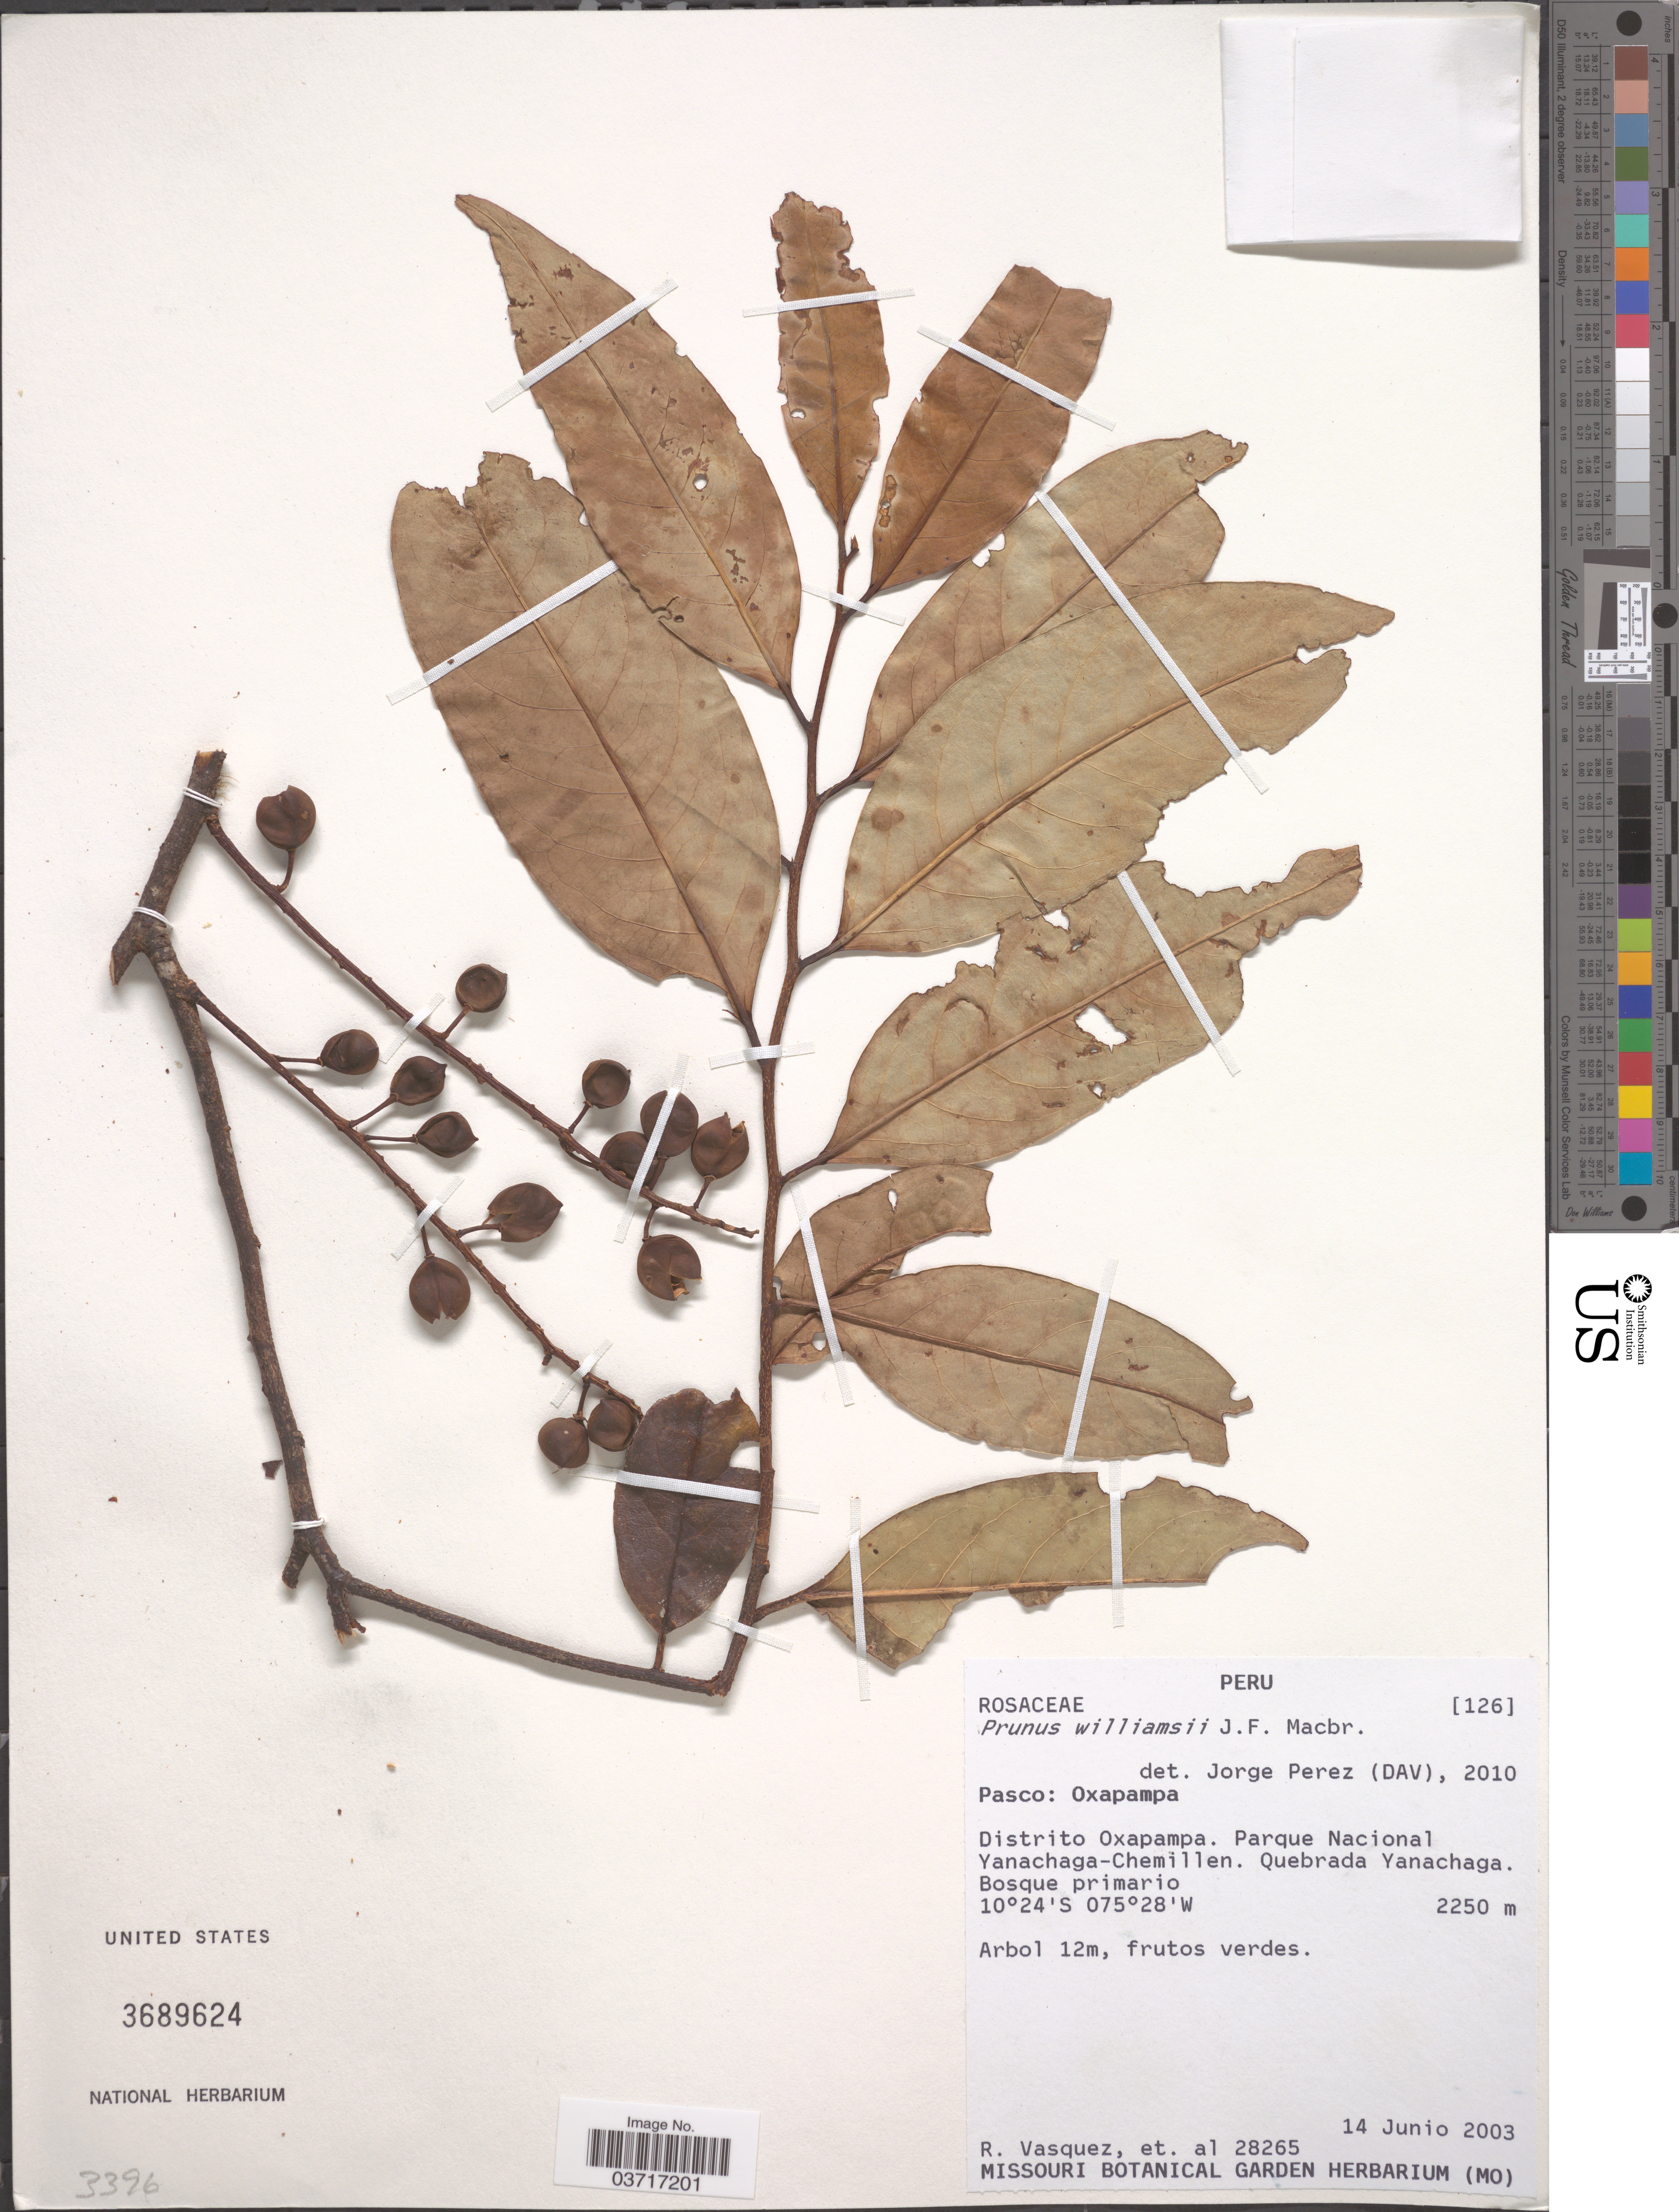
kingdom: Plantae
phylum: Tracheophyta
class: Magnoliopsida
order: Rosales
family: Rosaceae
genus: Prunus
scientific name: Prunus williamsii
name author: J.F. Macbr.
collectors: R. Vasquez & et al.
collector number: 28265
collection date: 2003-06-14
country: Peru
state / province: Pasco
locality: Oxapampa. Distrito Oxapampa. Parque Nacional Yanachaga-Chemillen. Quebrada Yanachaga.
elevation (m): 2250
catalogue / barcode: US 3689624